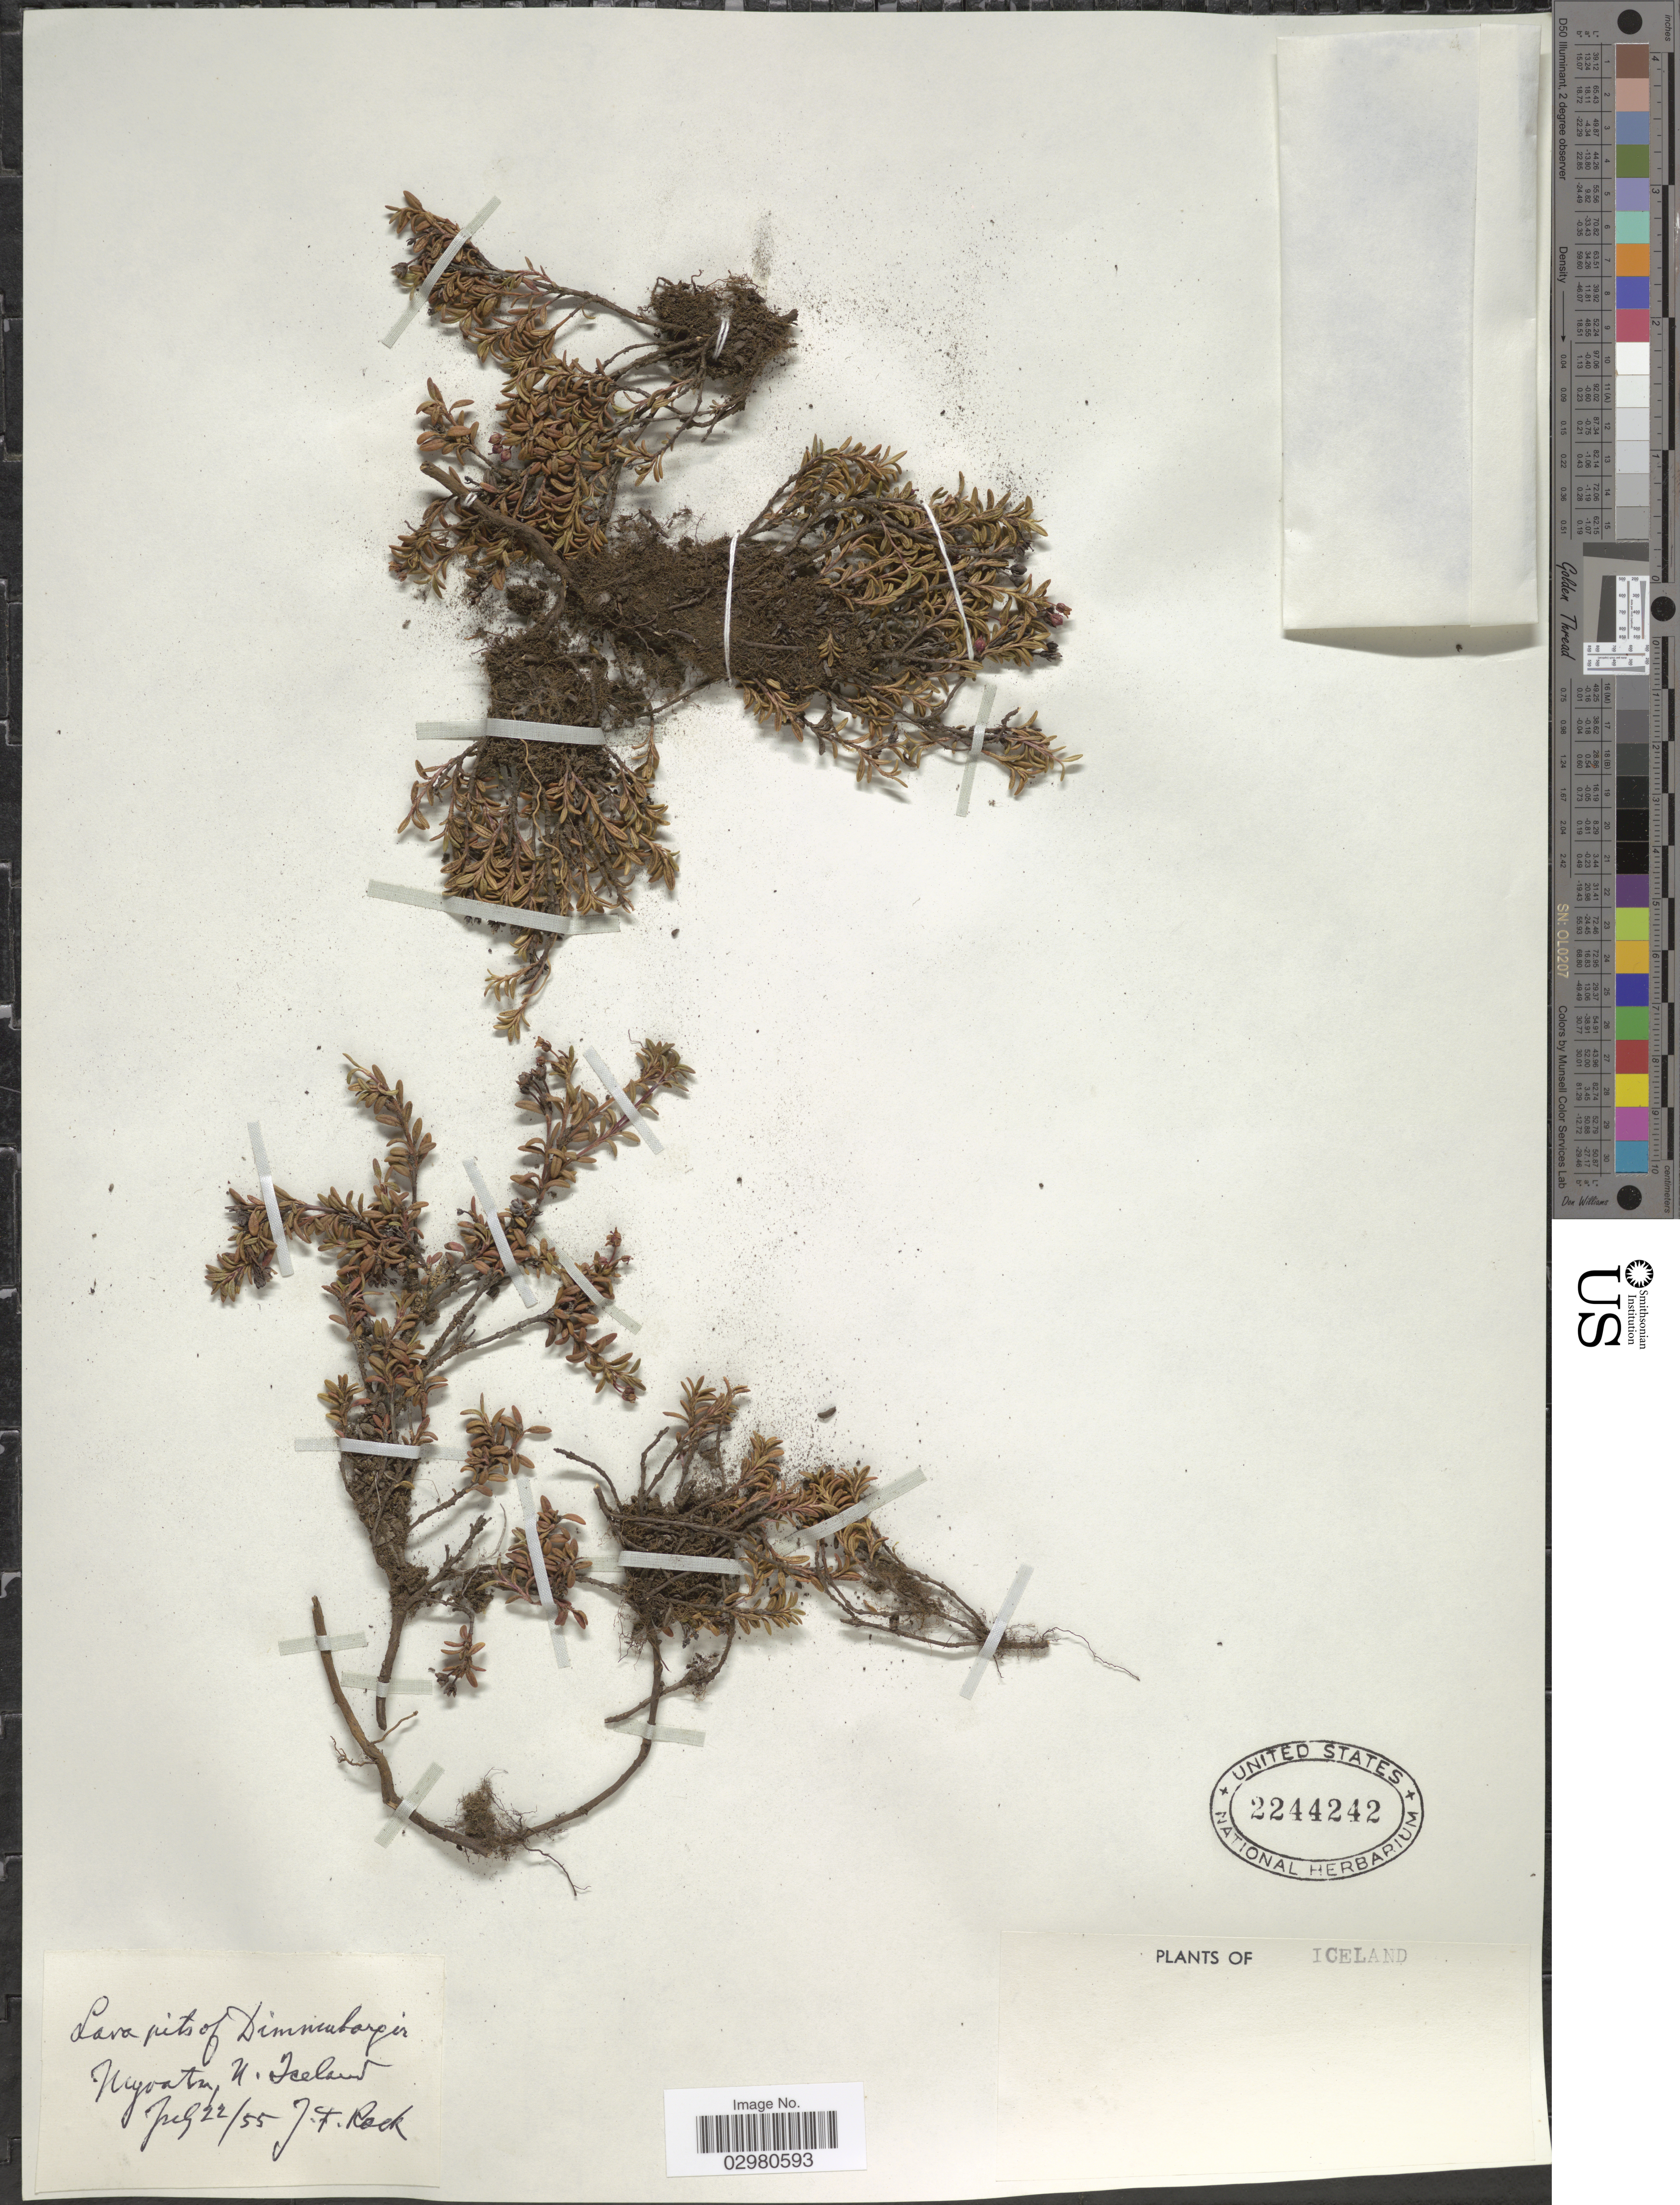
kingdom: Plantae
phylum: Tracheophyta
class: Magnoliopsida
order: Ericales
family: Ericaceae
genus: Loiseleuria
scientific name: Loiseleuria procumbens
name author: (L.) Desv.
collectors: J. Rock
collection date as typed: Transcribed d/m/y: 22/7/55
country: Iceland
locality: Lava pits of Dimmuborgir Mývatn N. Iceland.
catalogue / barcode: US 2244242